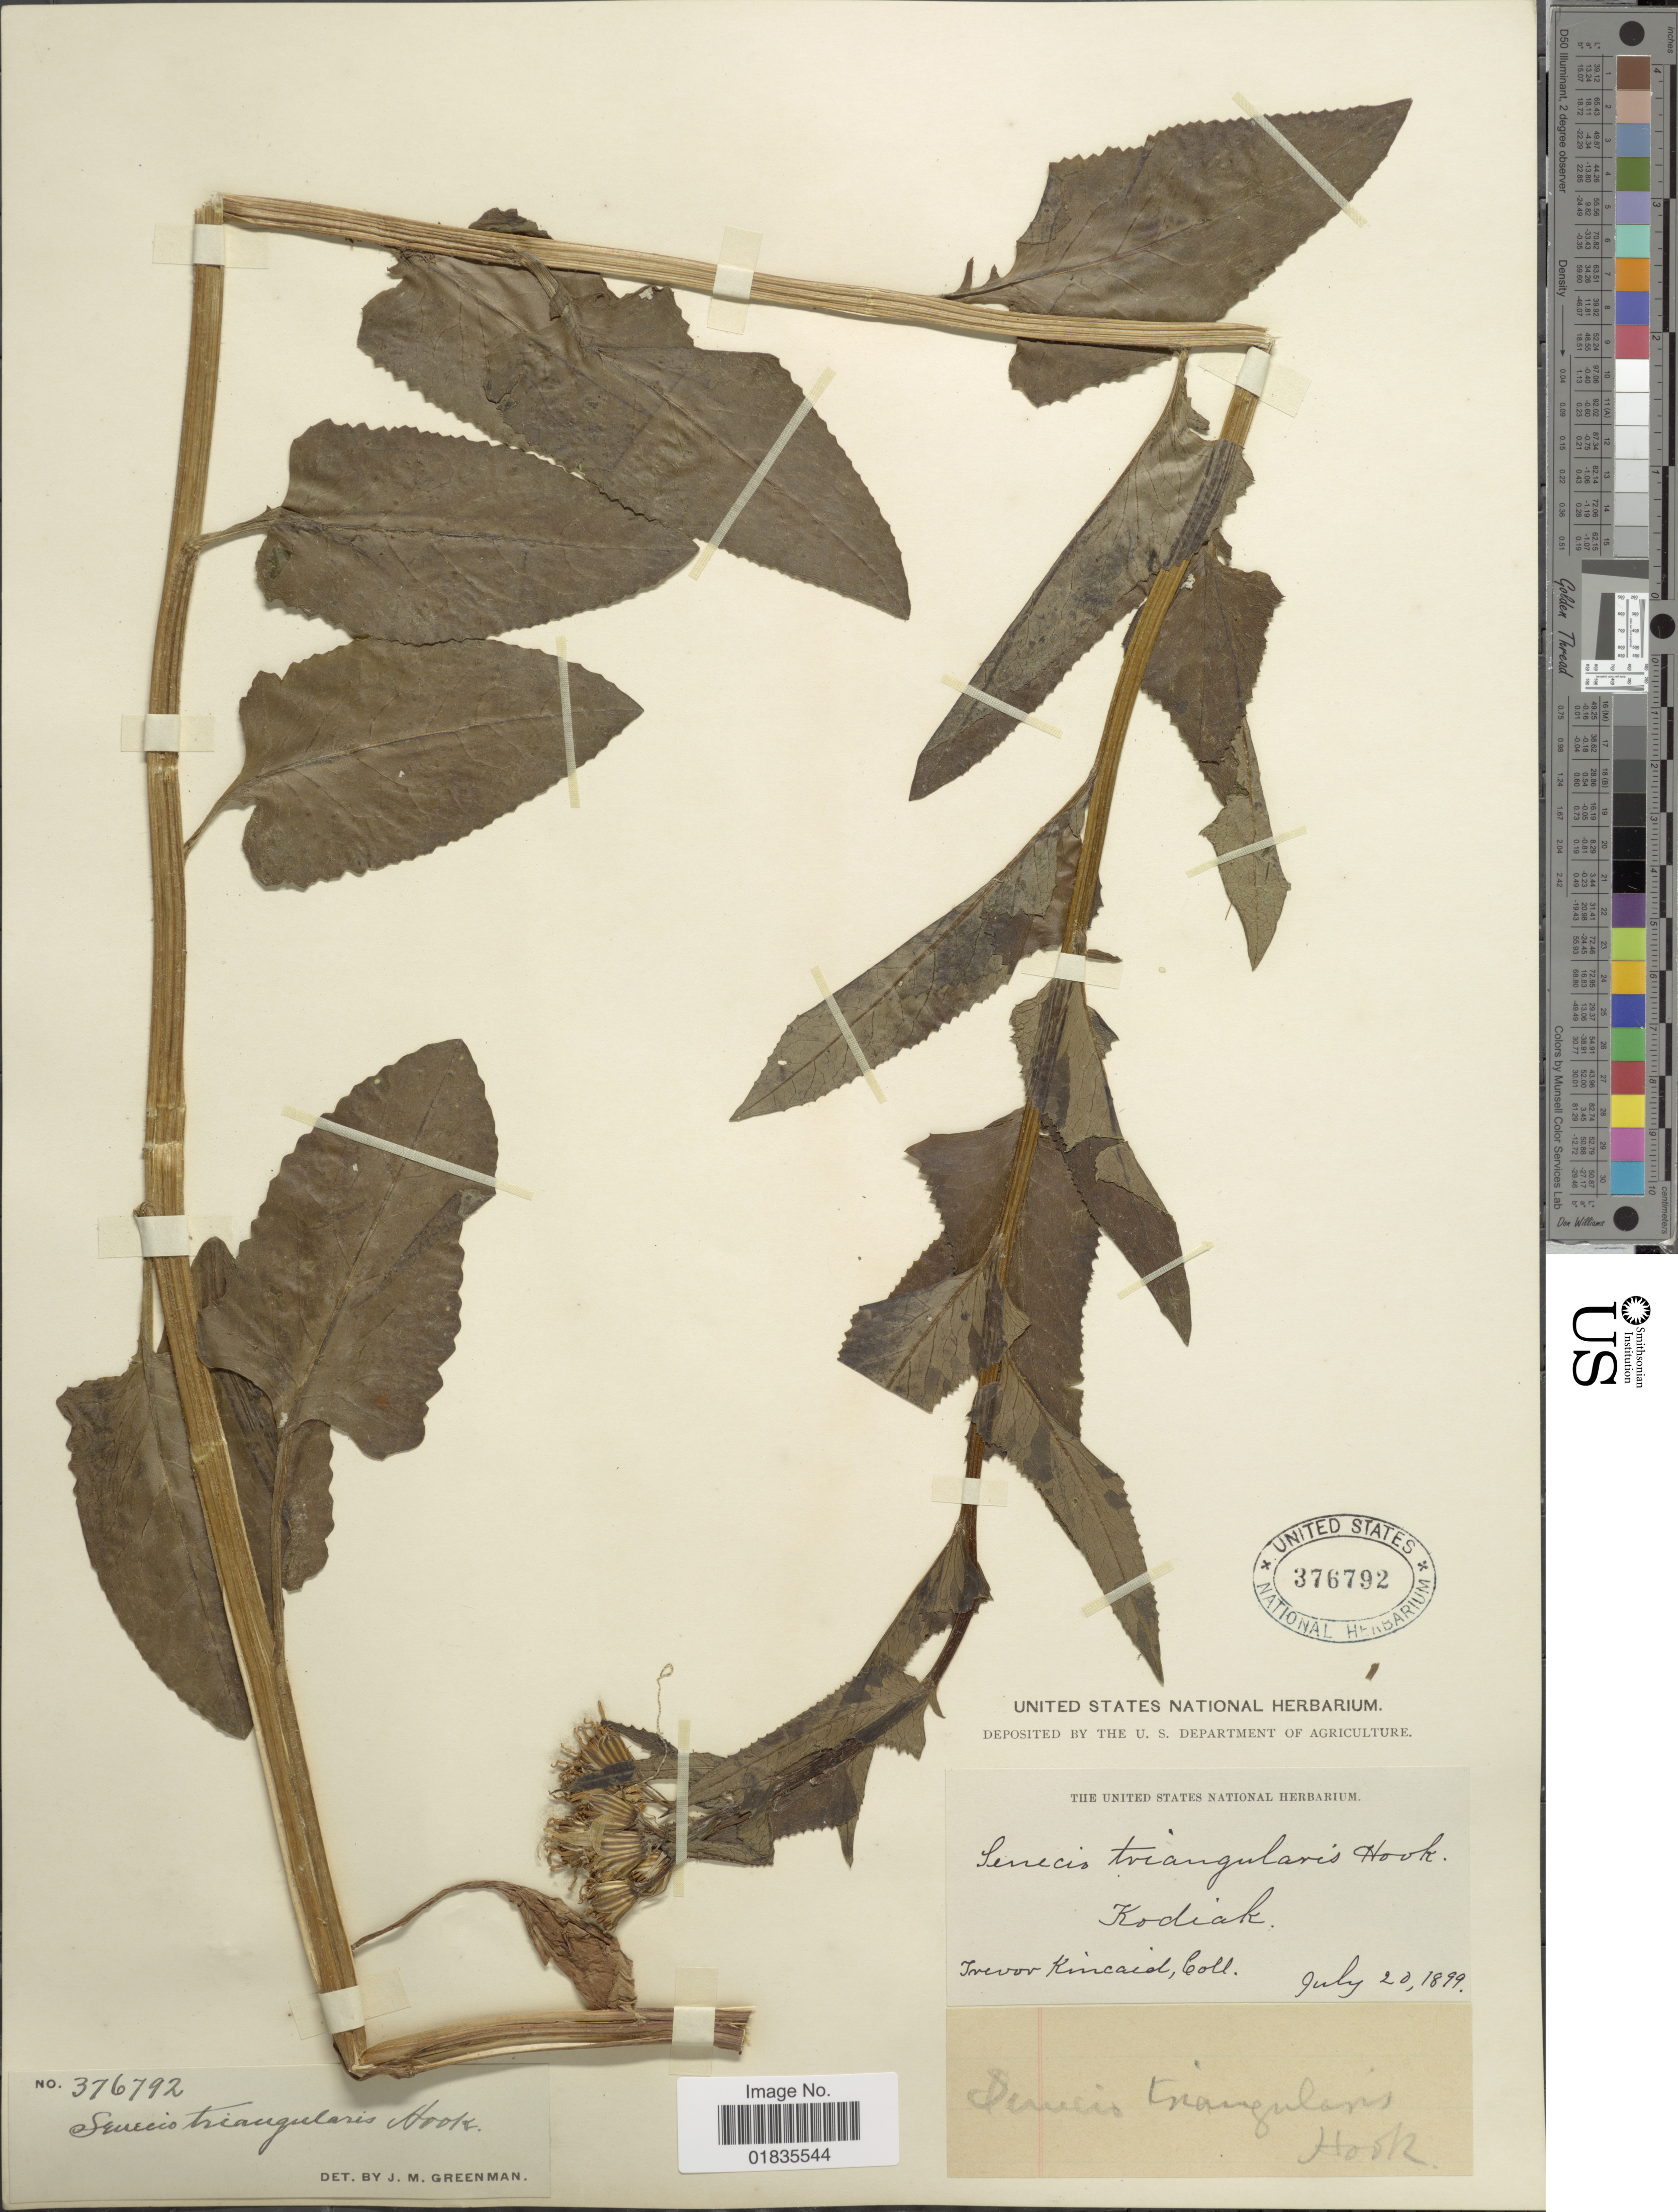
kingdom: Plantae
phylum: Tracheophyta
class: Magnoliopsida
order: Asterales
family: Asteraceae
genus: Senecio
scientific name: Senecio triangularis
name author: Hook.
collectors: T. C. Kincaid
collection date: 1899-07-20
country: United States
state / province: Alaska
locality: Kodiak.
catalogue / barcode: US 376792